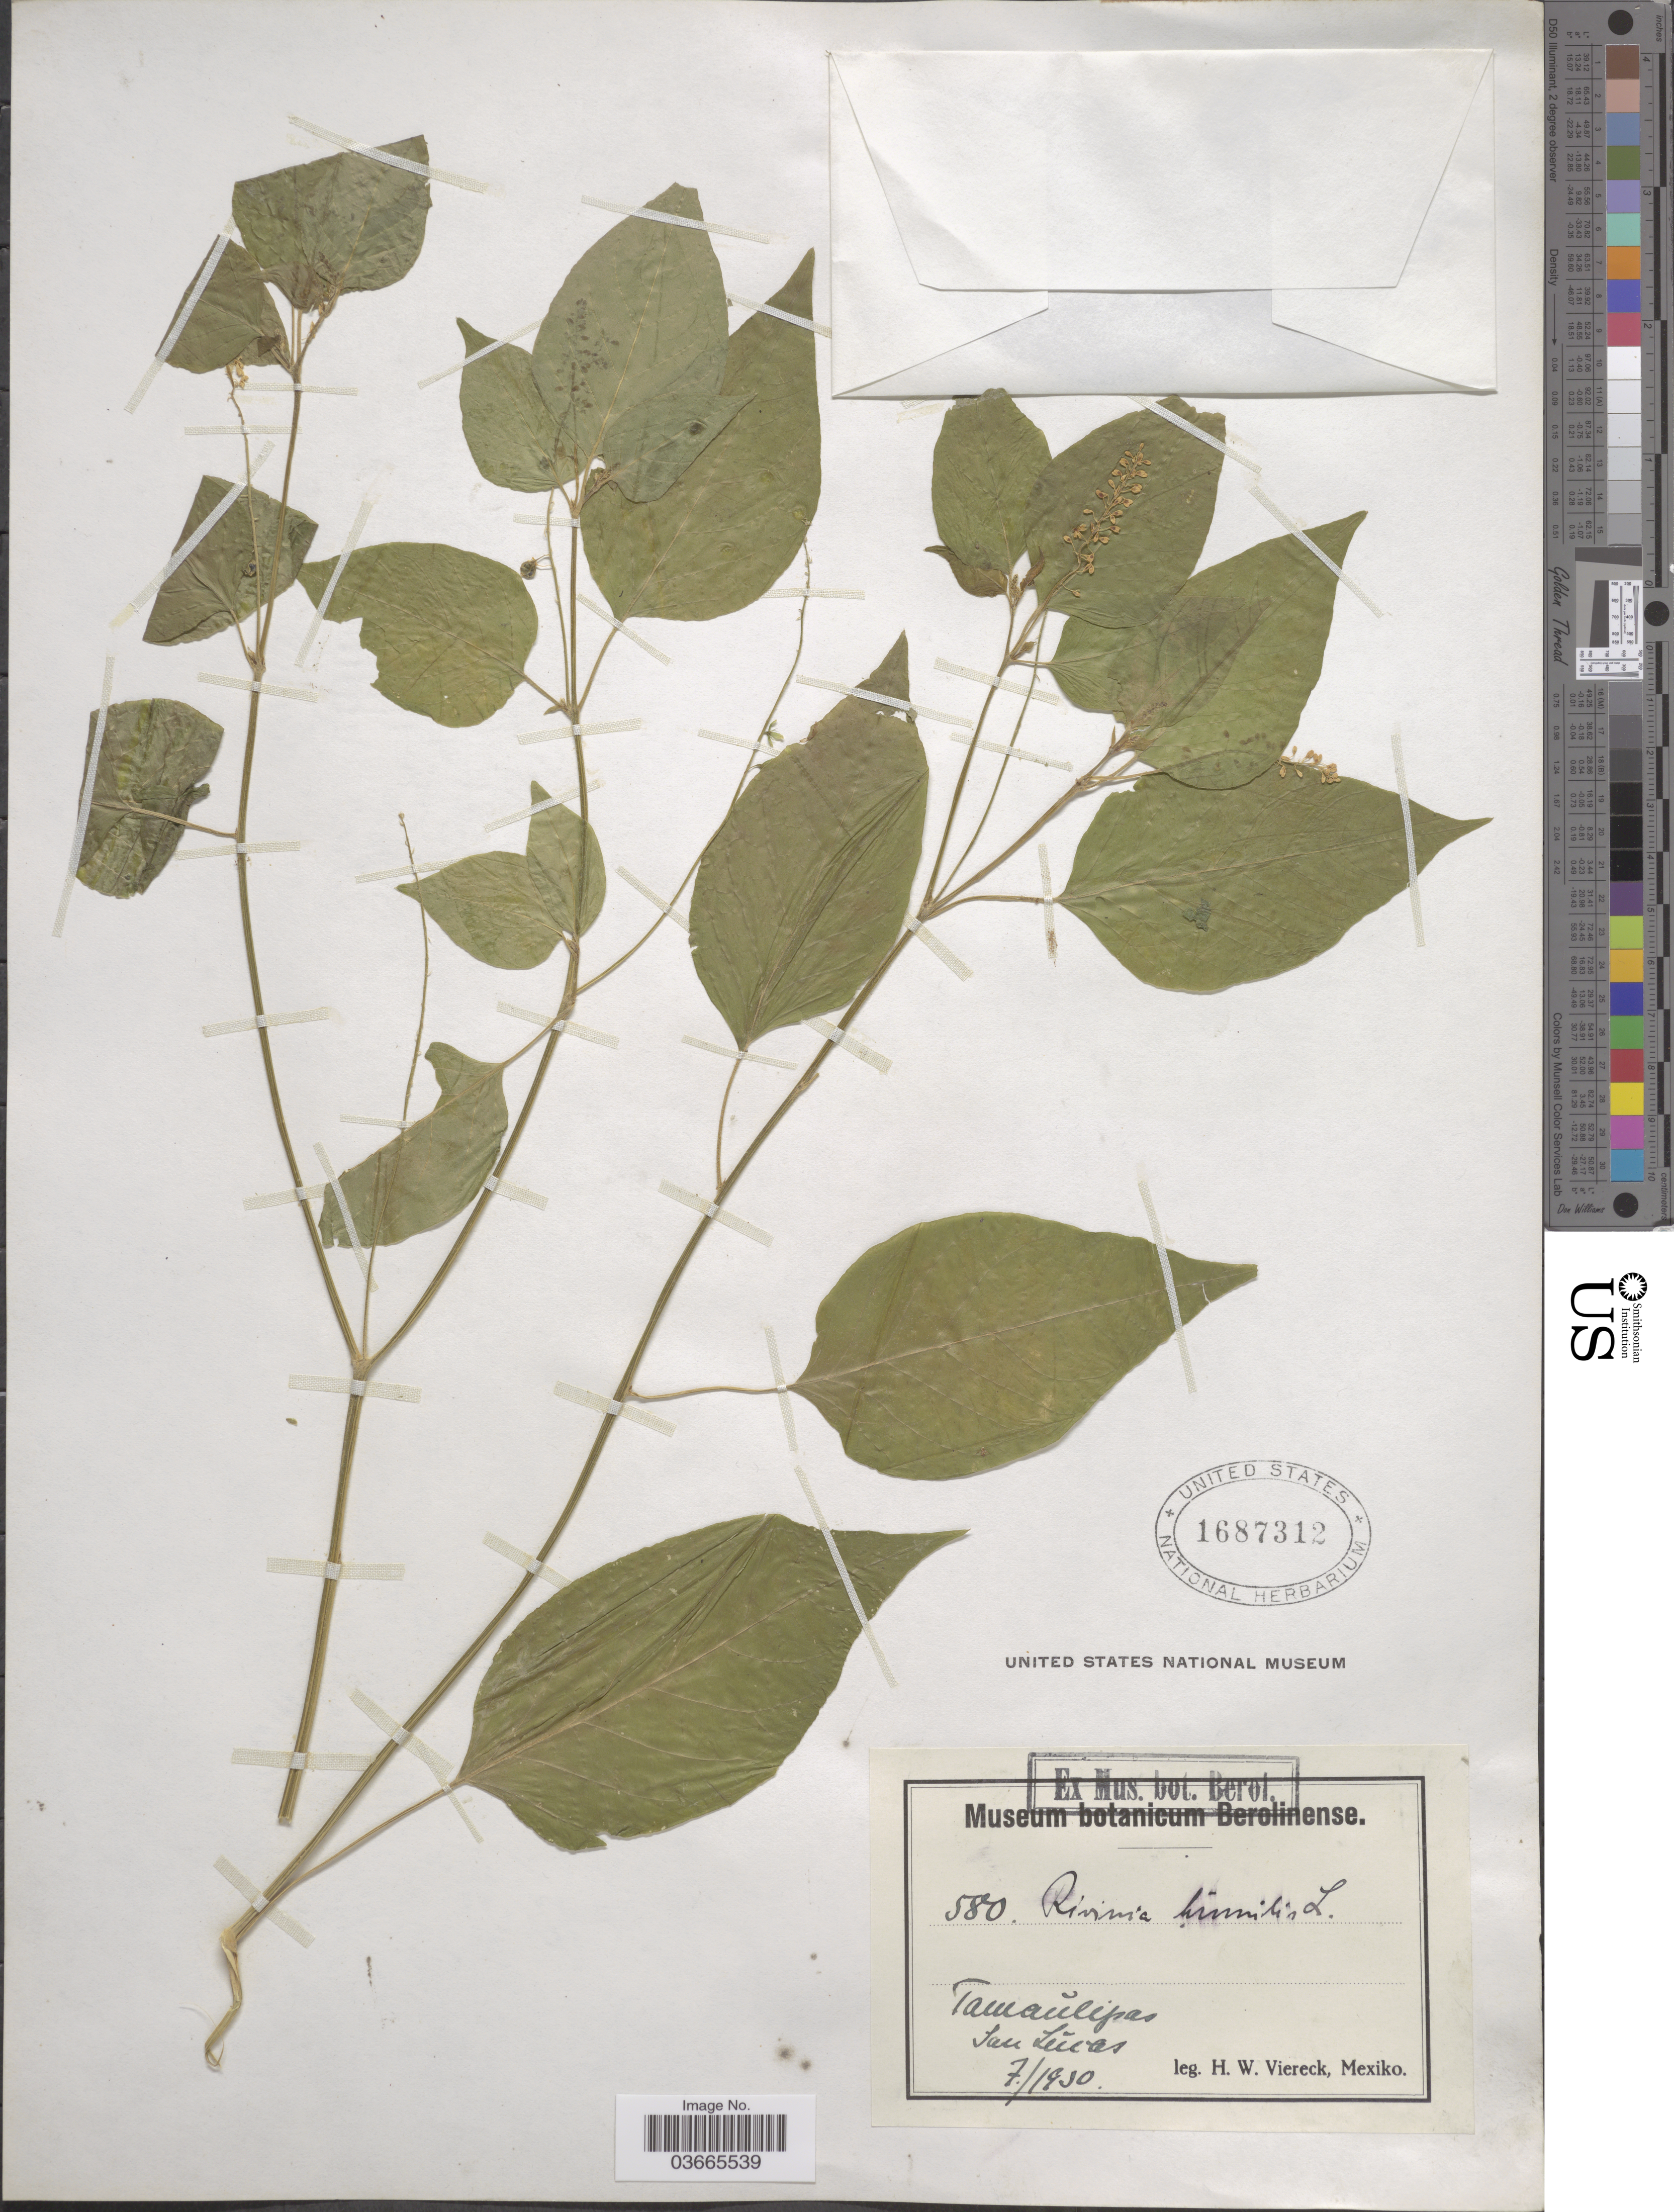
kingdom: Plantae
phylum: Tracheophyta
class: Magnoliopsida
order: Caryophyllales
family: Phytolaccaceae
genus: Rivina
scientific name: Rivina humilis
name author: L.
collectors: H. W. Viereck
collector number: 580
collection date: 1930-07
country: Mexico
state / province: Tamaulipas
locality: San Lúcas.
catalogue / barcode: US 1687312